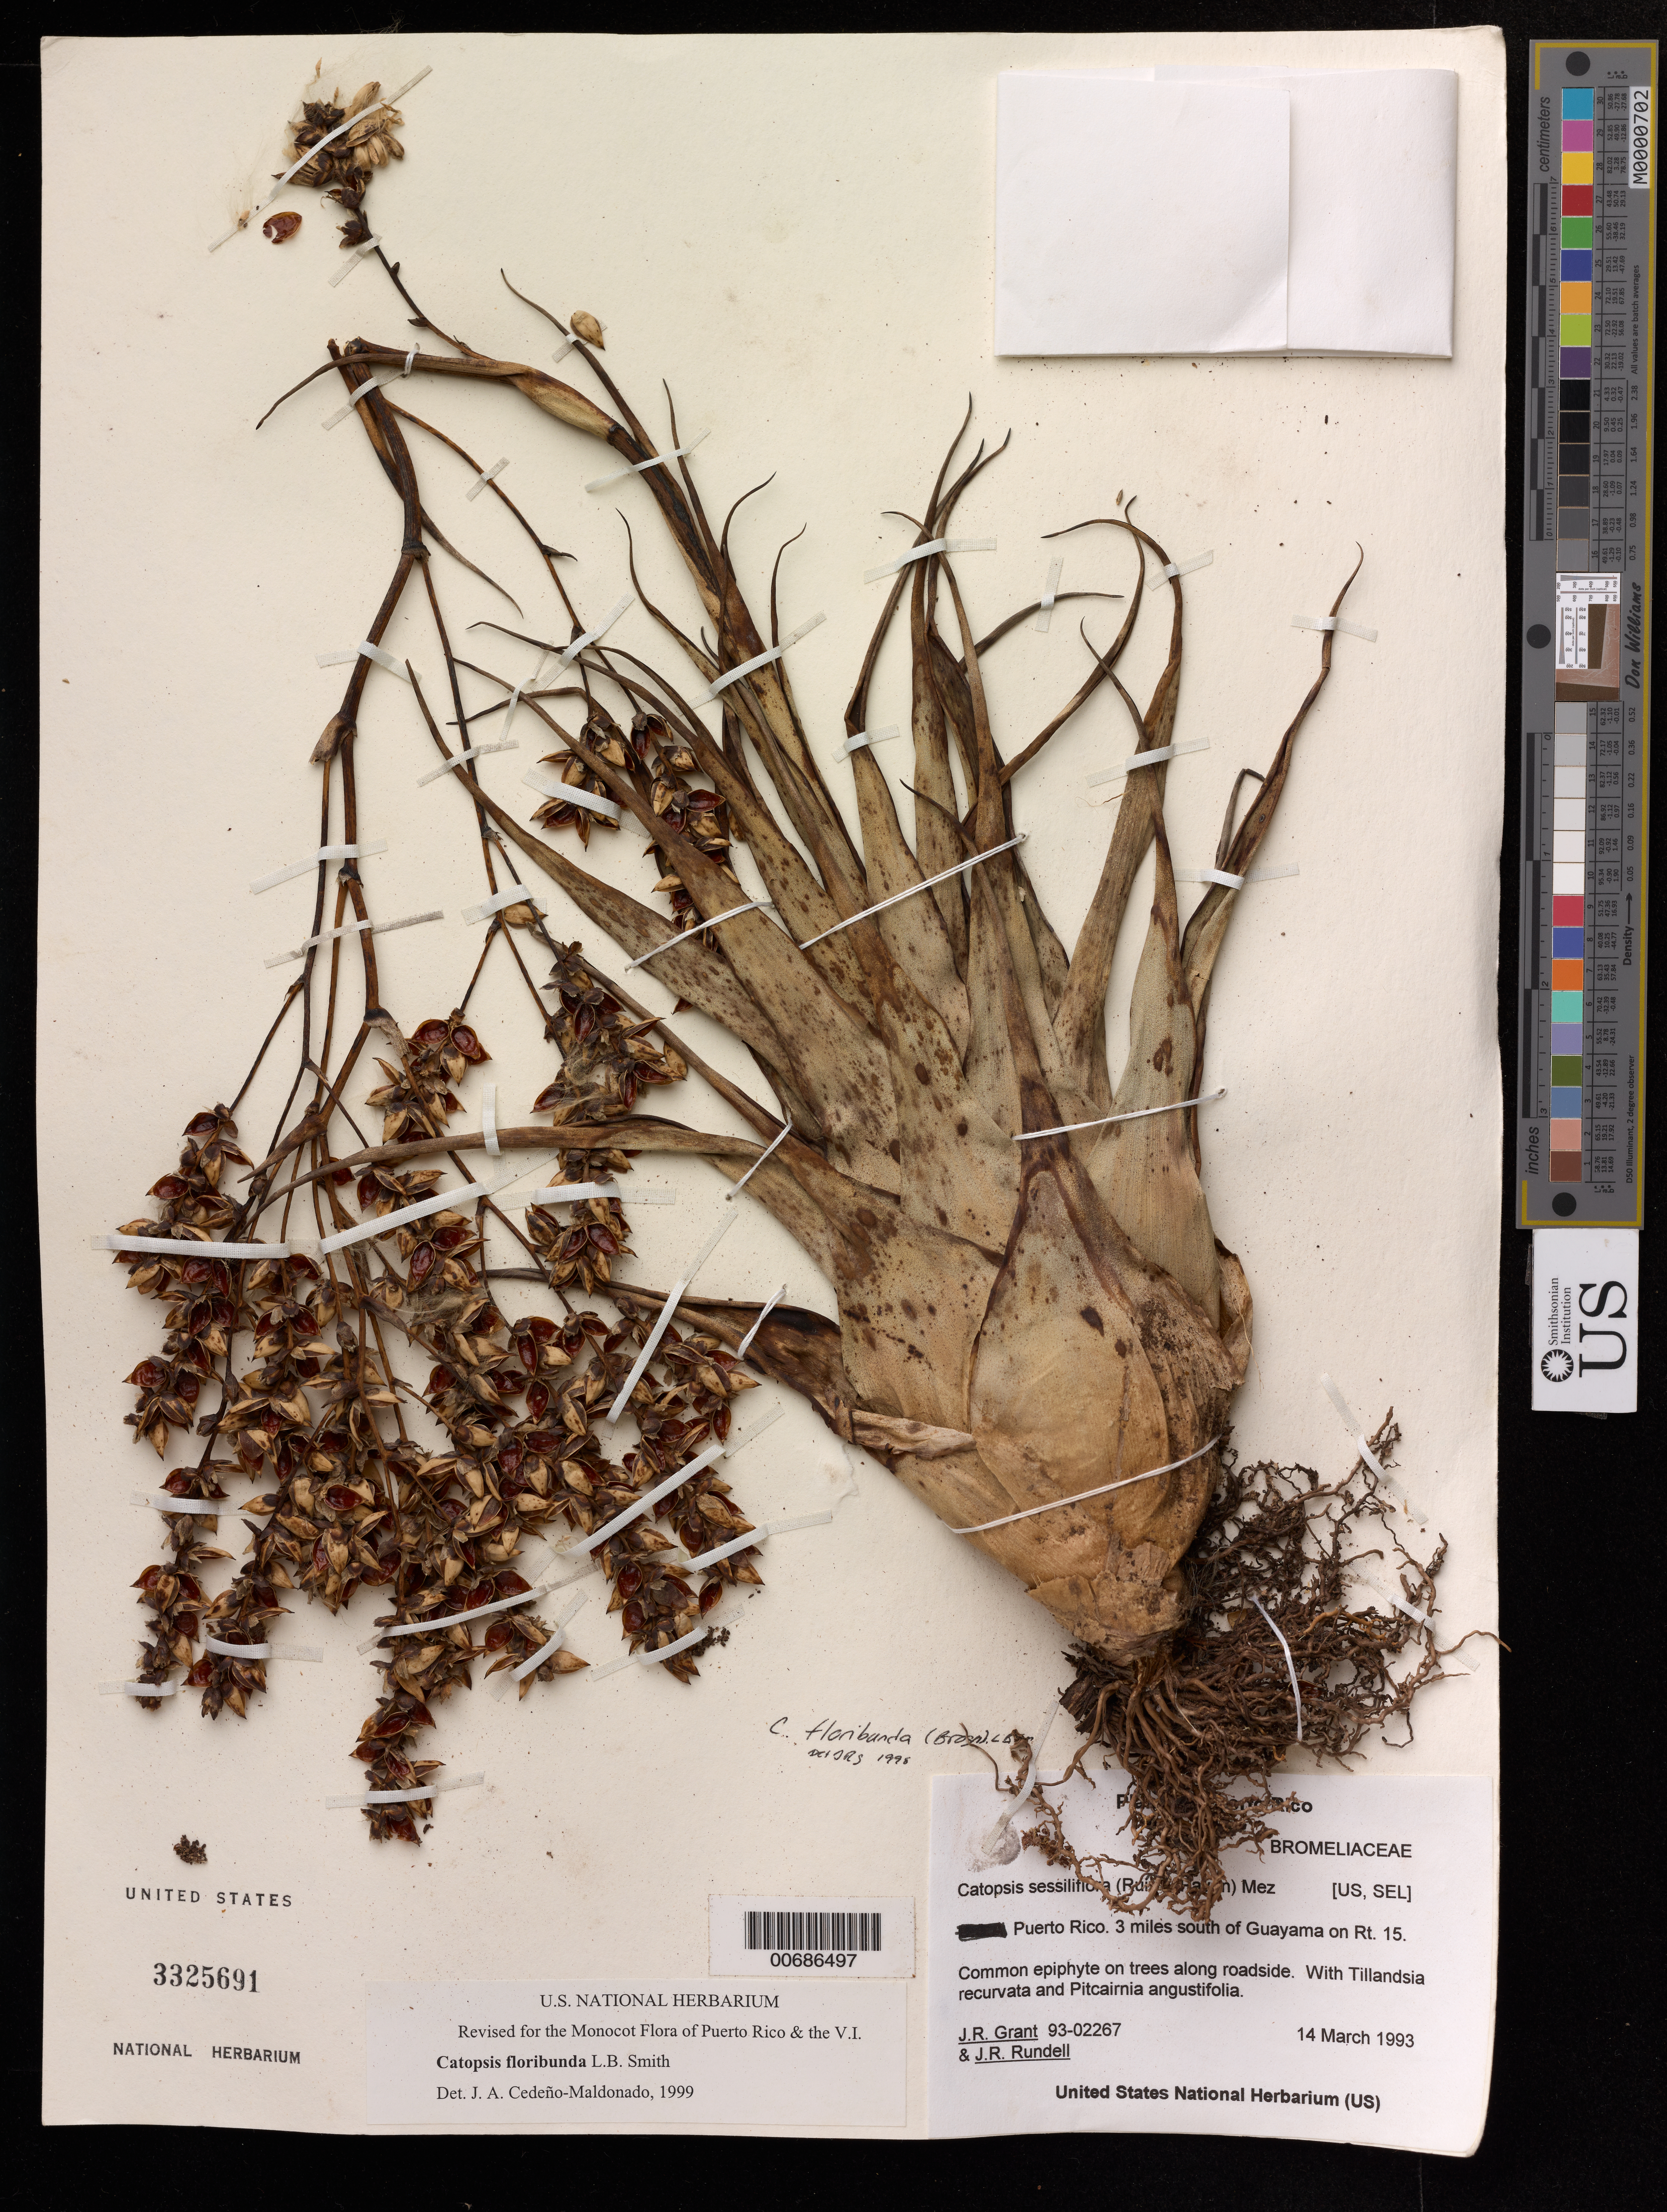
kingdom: Plantae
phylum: Tracheophyta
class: Liliopsida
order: Poales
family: Bromeliaceae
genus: Catopsis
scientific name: Catopsis floribunda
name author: L.B. Sm.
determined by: Cedeño-Maldonado, J. A.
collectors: J. R. Grant & J. R. Rundell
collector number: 93-02267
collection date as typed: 14 Mar 1993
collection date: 1993-03-14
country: Puerto Rico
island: Greater Antilles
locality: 3 mi S of Guayama on Rt. 15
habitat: On trees along roadside; w/Tillandsia recurvata and Pitcairnia angustifolia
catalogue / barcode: US 3325691